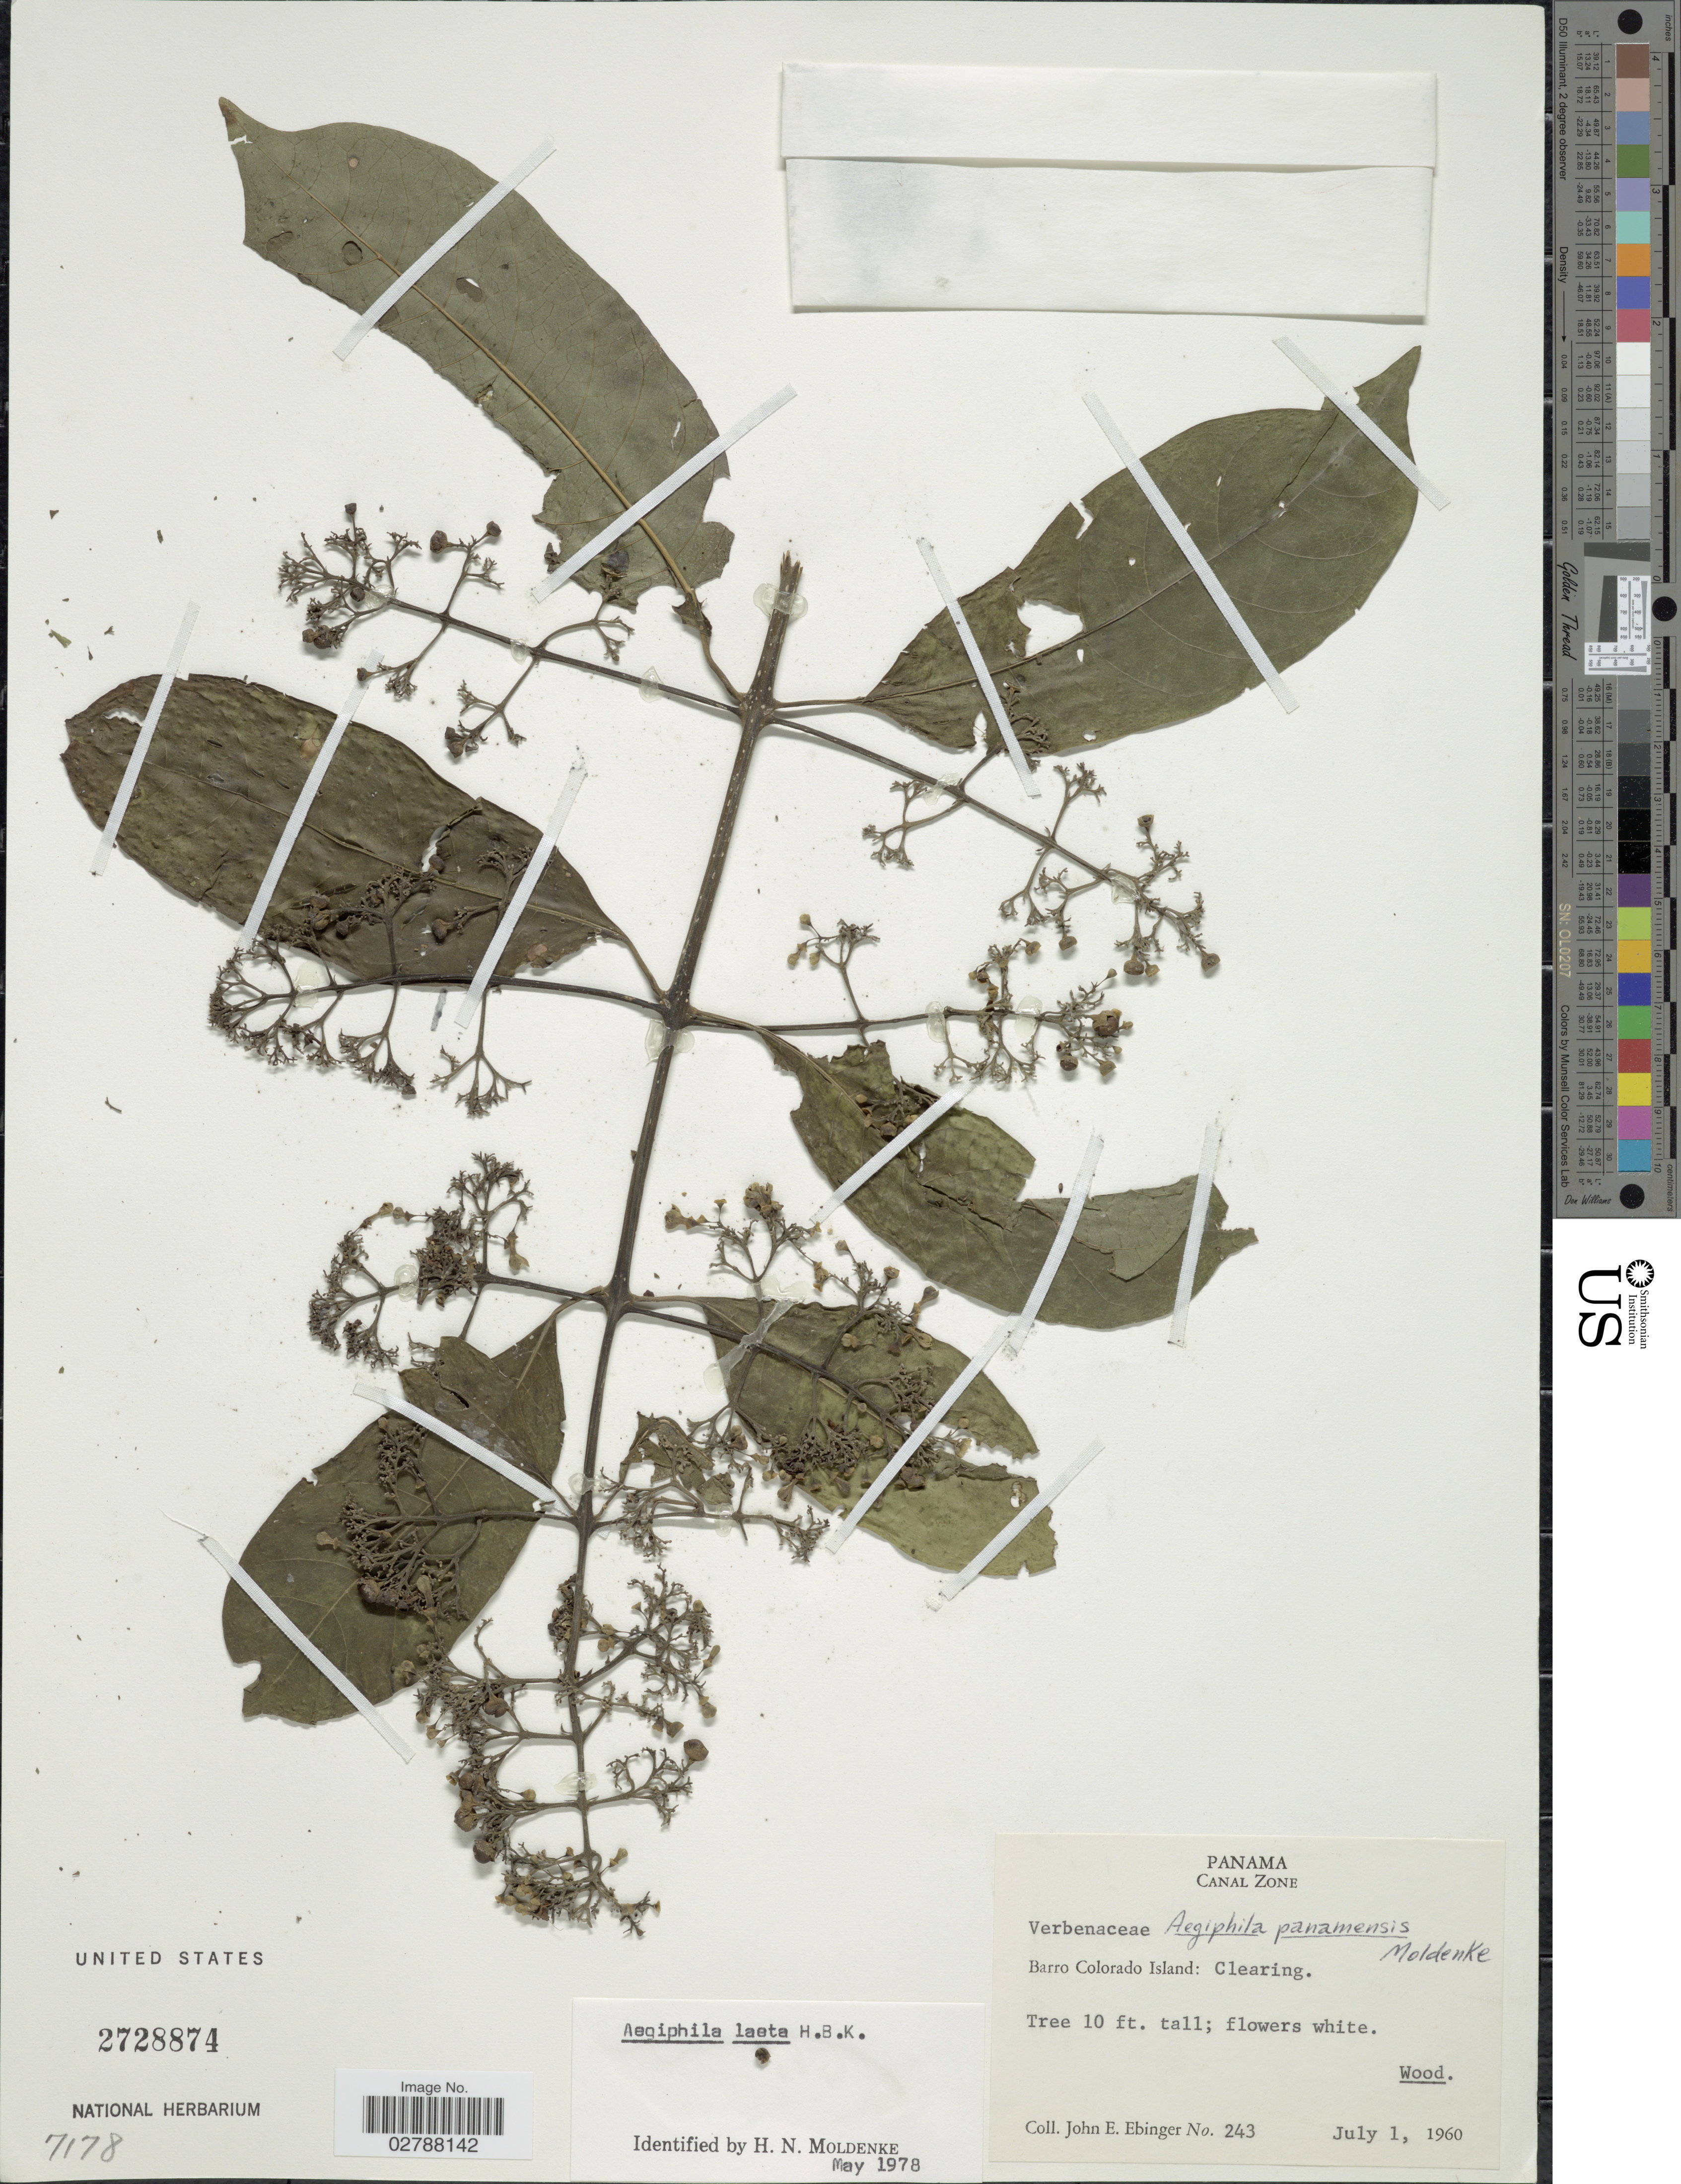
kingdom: Plantae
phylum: Tracheophyta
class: Magnoliopsida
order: Lamiales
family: Lamiaceae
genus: Aegiphila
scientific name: Aegiphila laeta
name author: Kunth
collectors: J. Ebinger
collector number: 243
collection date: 1960-07-01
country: Panama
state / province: Panamá Oeste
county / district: Canal Zone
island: Barro Colorado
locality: Canal Zone. Barro Colorado Island: Clearing.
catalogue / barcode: US 2728874